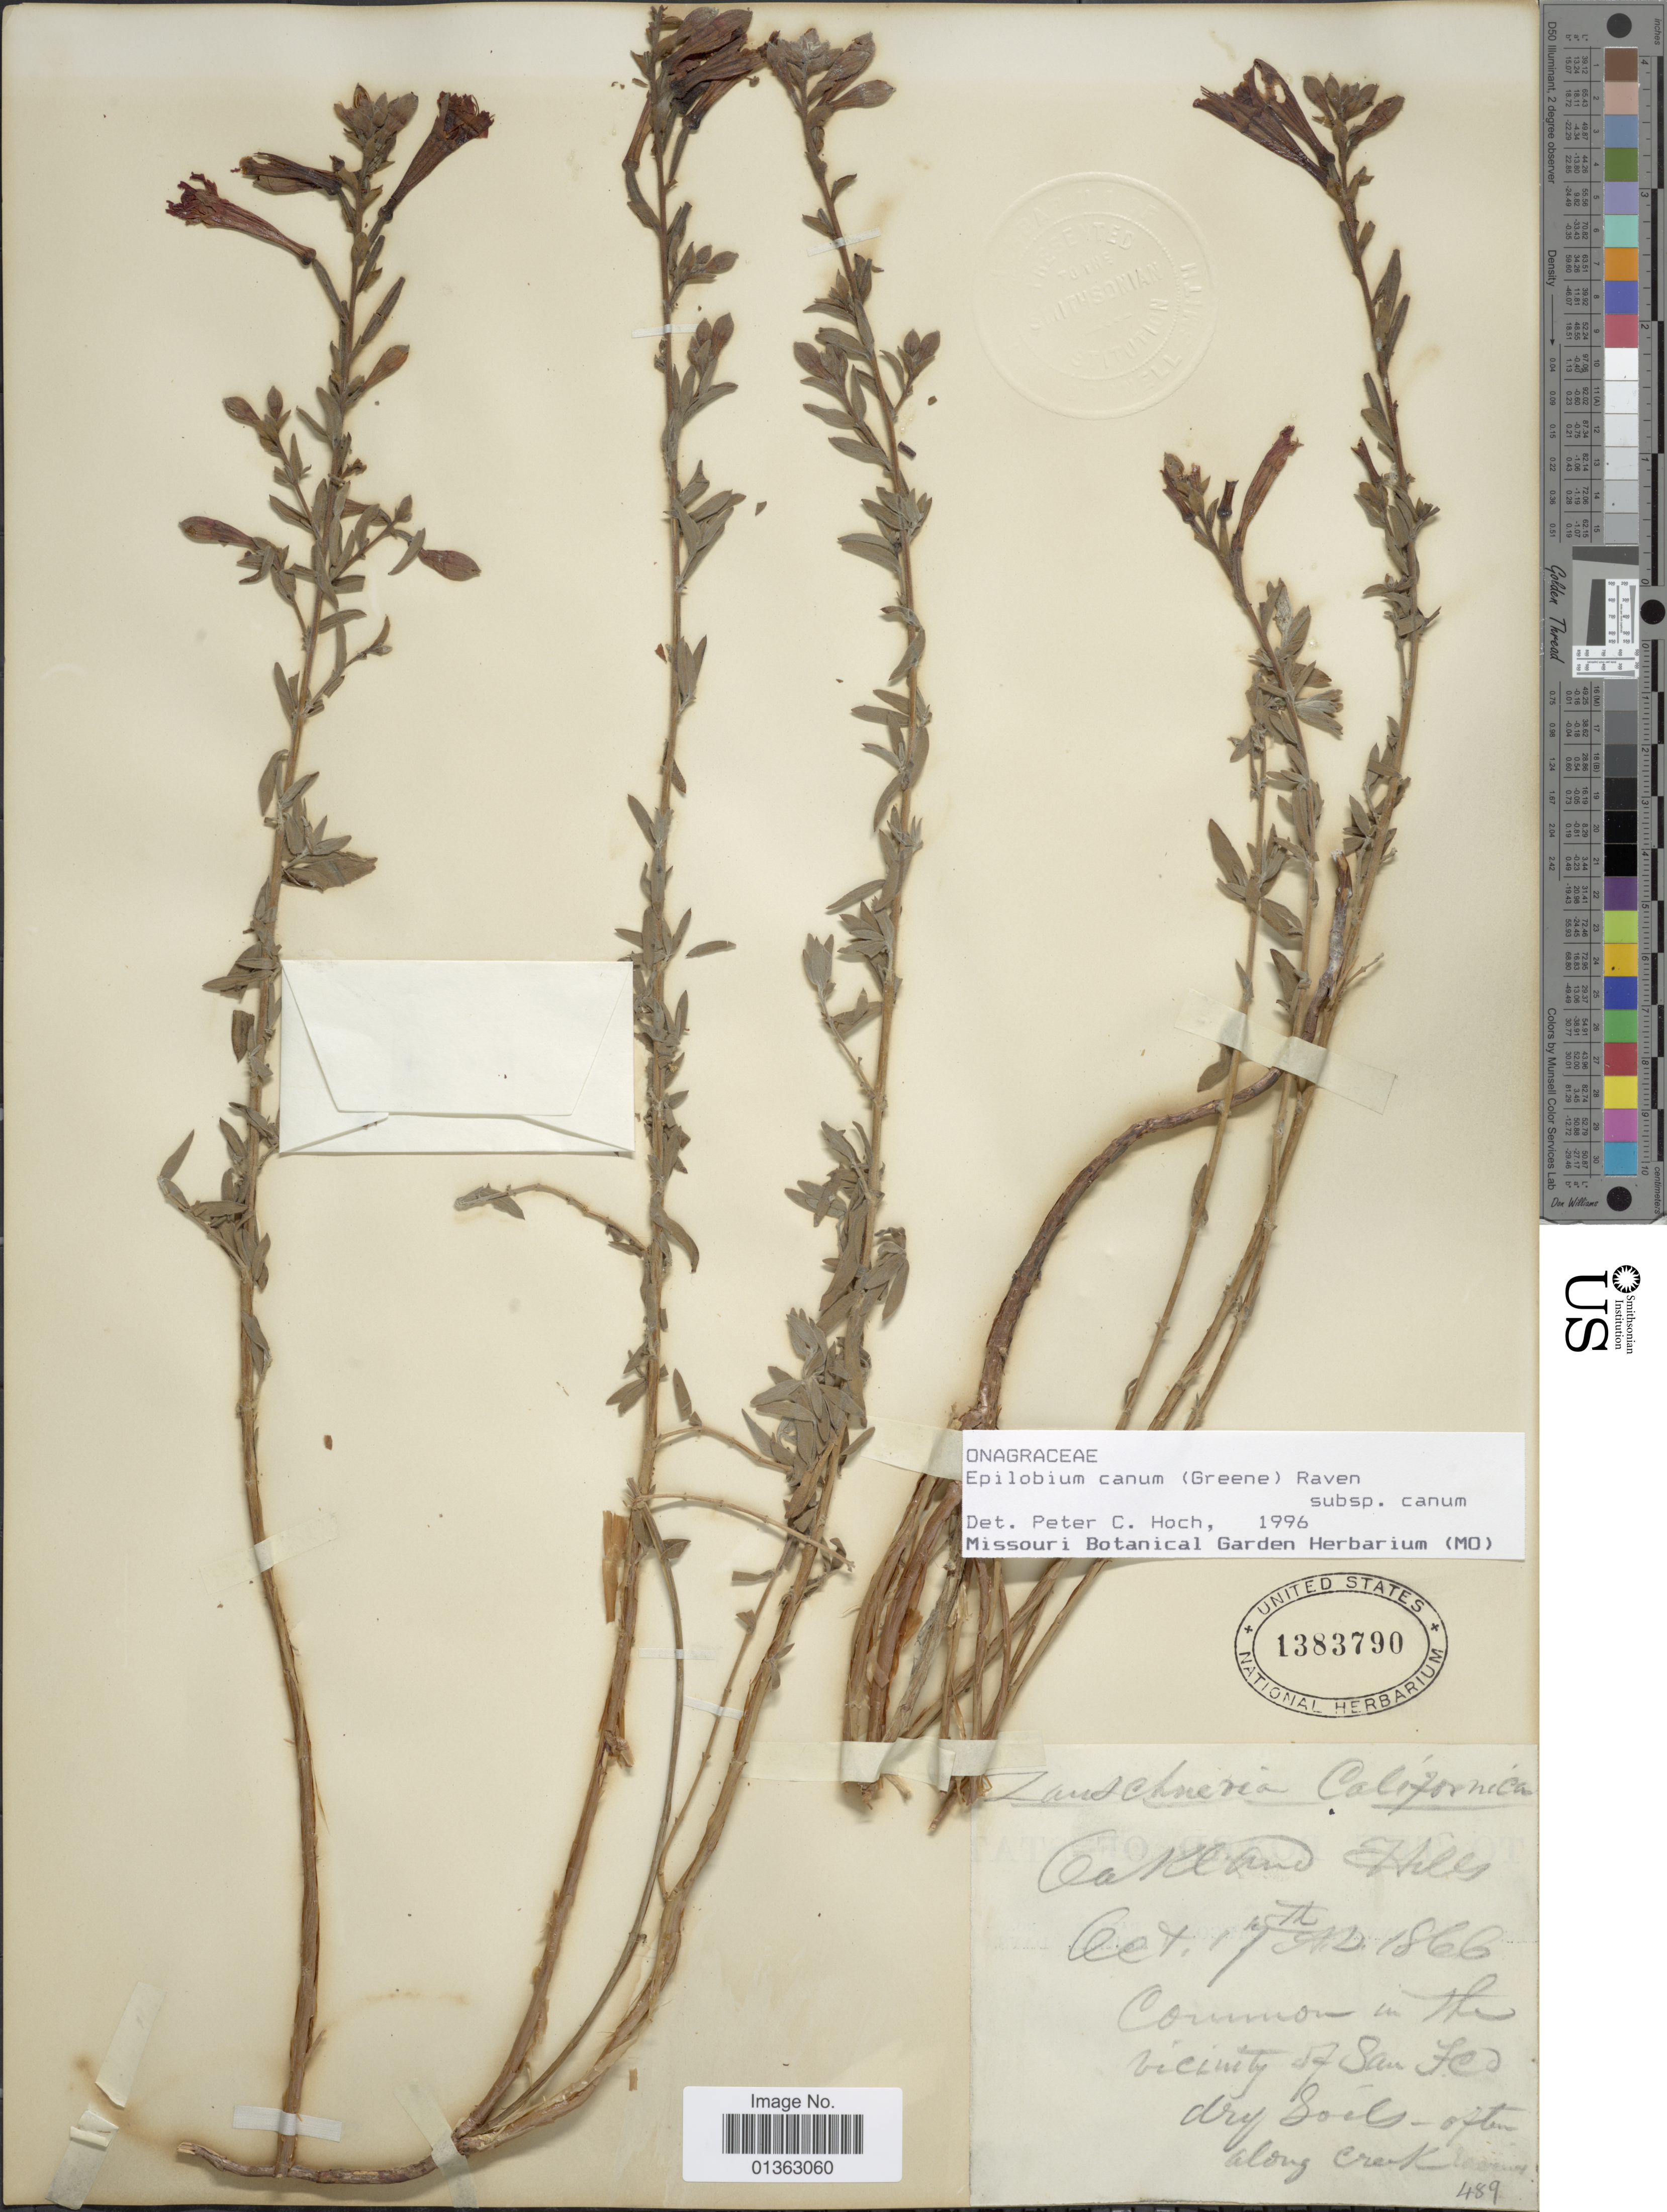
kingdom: Plantae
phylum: Tracheophyta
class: Magnoliopsida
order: Myrtales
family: Onagraceae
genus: Epilobium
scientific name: Epilobium canum subsp. canum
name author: (Greene) P.H. Raven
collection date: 1866-10-17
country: United States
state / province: California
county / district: Alameda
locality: Oakland Hills. Common in the vicinity of San Fco.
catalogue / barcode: US 1383790